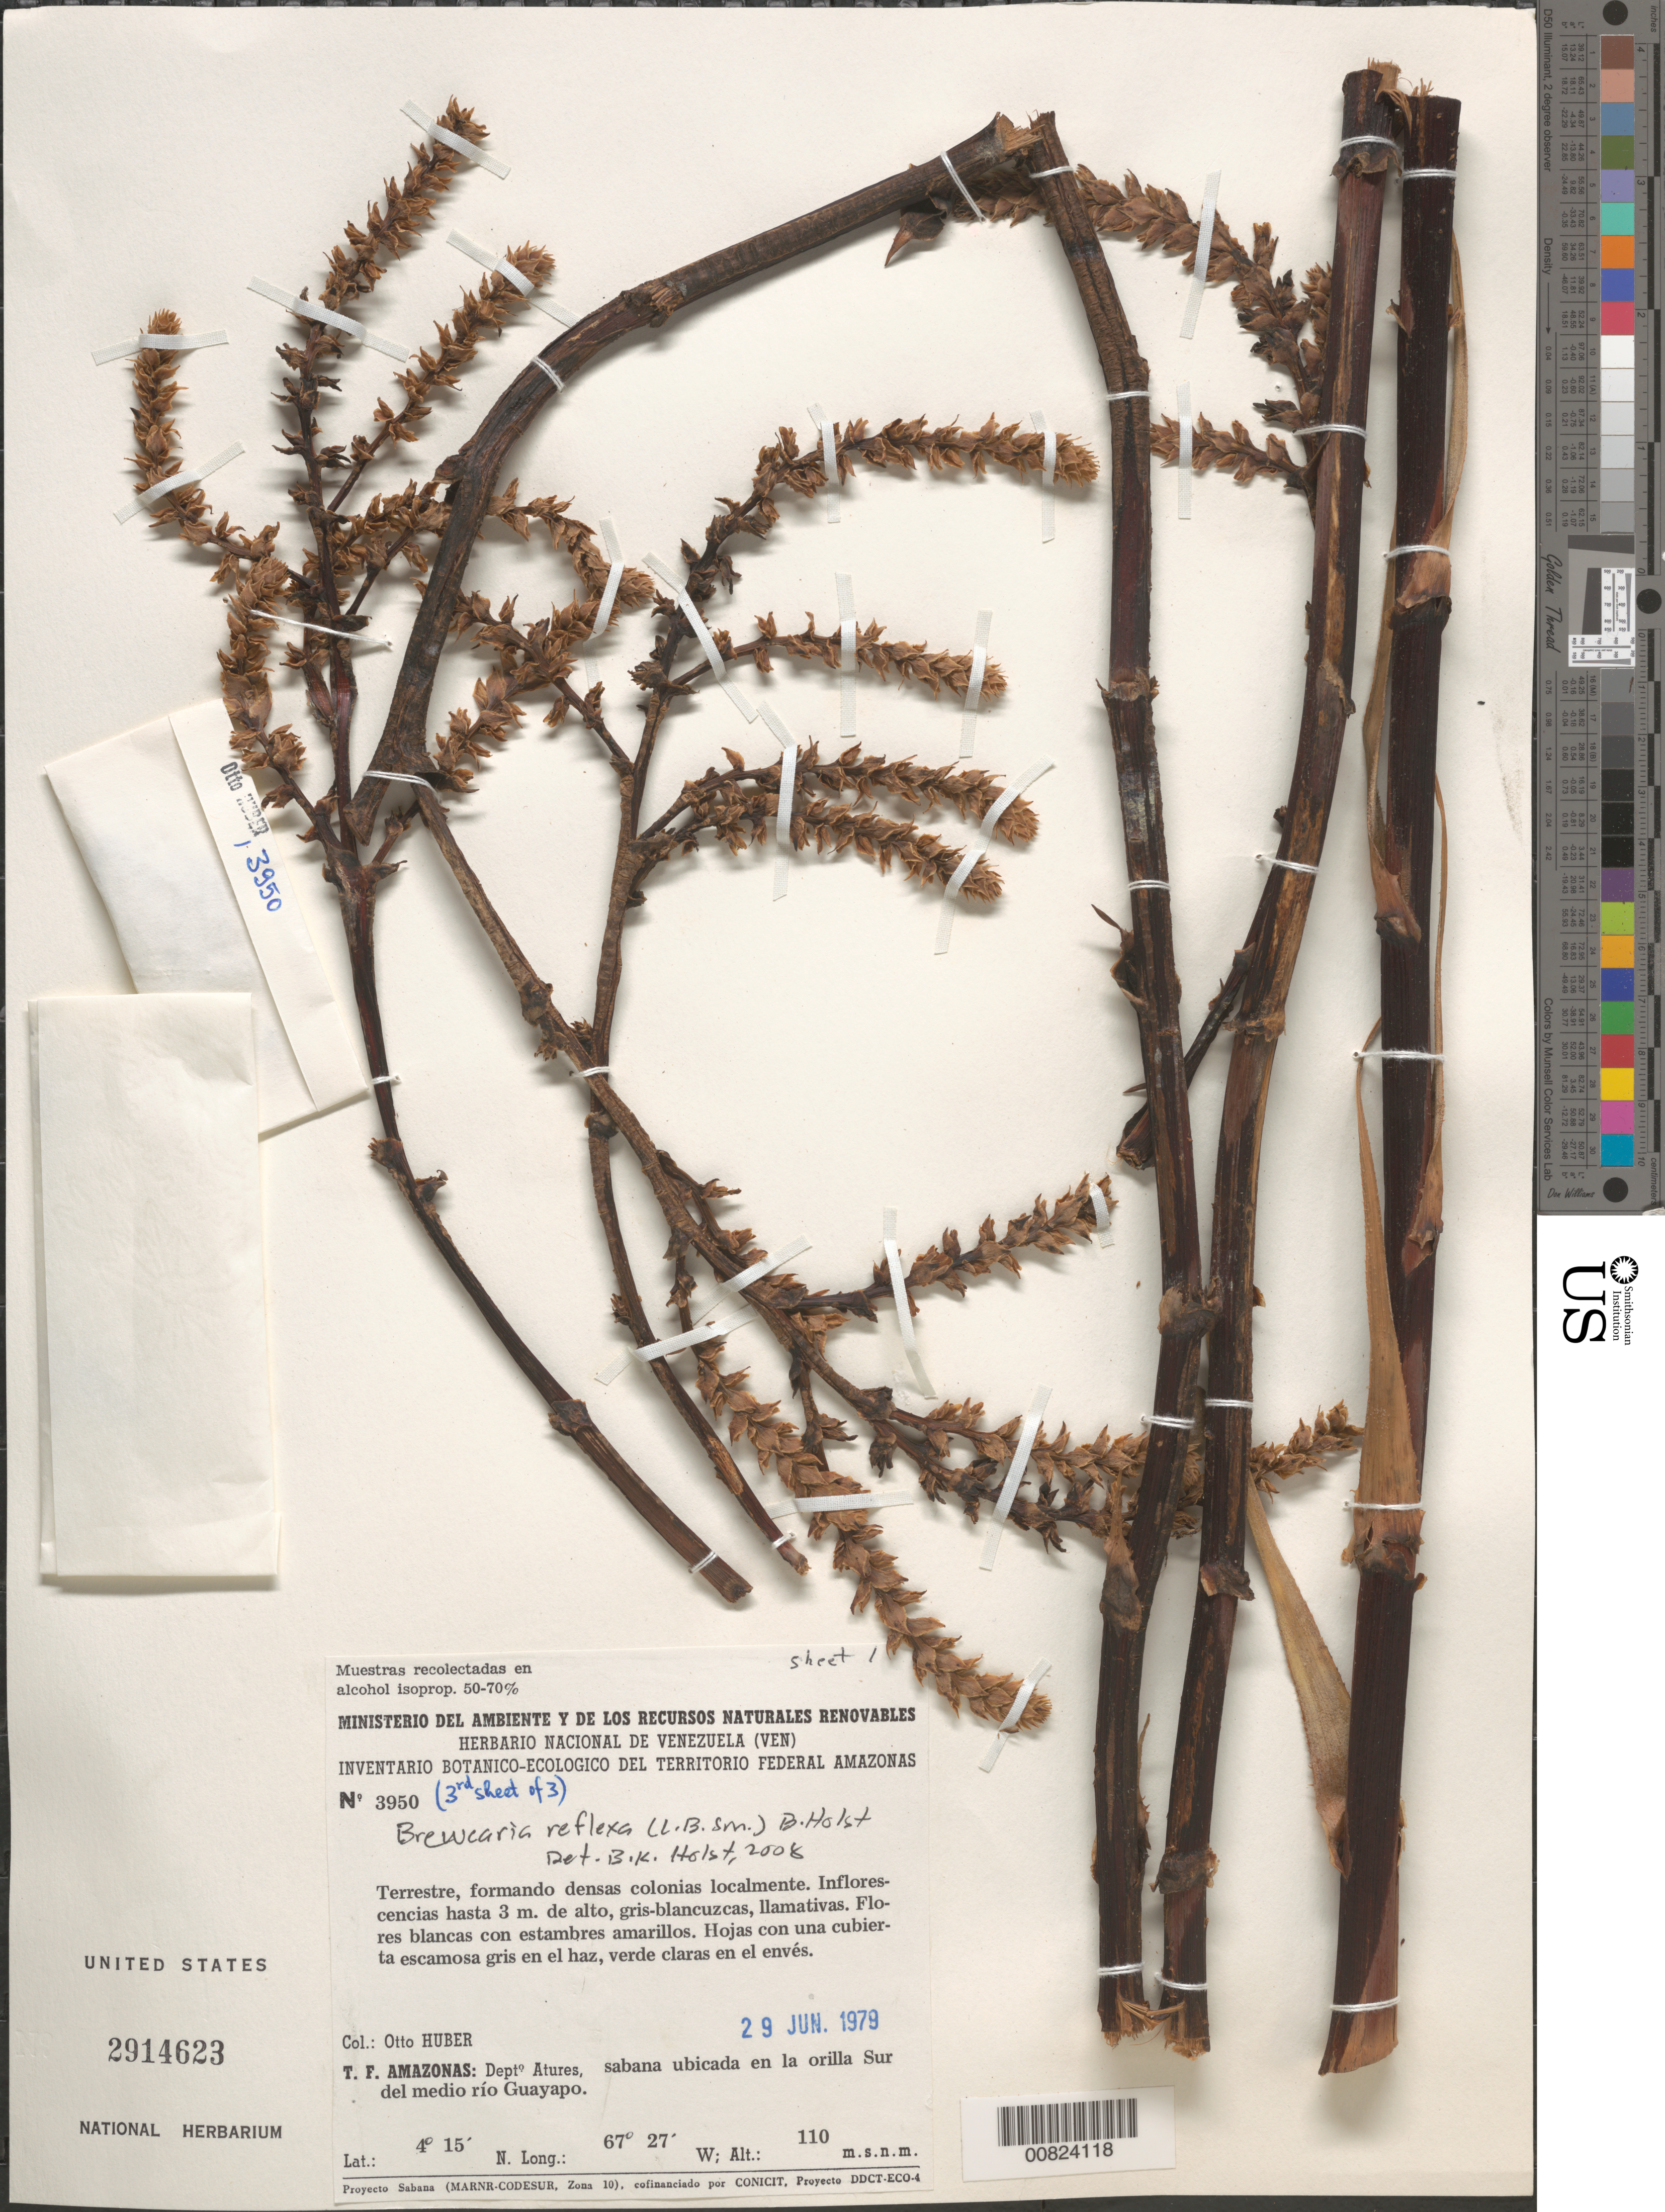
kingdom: Plantae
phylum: Tracheophyta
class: Liliopsida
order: Poales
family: Bromeliaceae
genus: Brewcaria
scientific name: Brewcaria reflexa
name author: (L.B. Sm.) B. Holst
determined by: Holst, Bruce K.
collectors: O. Huber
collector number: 3950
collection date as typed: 29-Jun-79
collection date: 1979-06-29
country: Venezuela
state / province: Amazonas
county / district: Atures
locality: Medio Río Guayapo, S of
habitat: Sabana ubicada en la orilla; en isla arbustiva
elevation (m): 110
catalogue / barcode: US 2914623